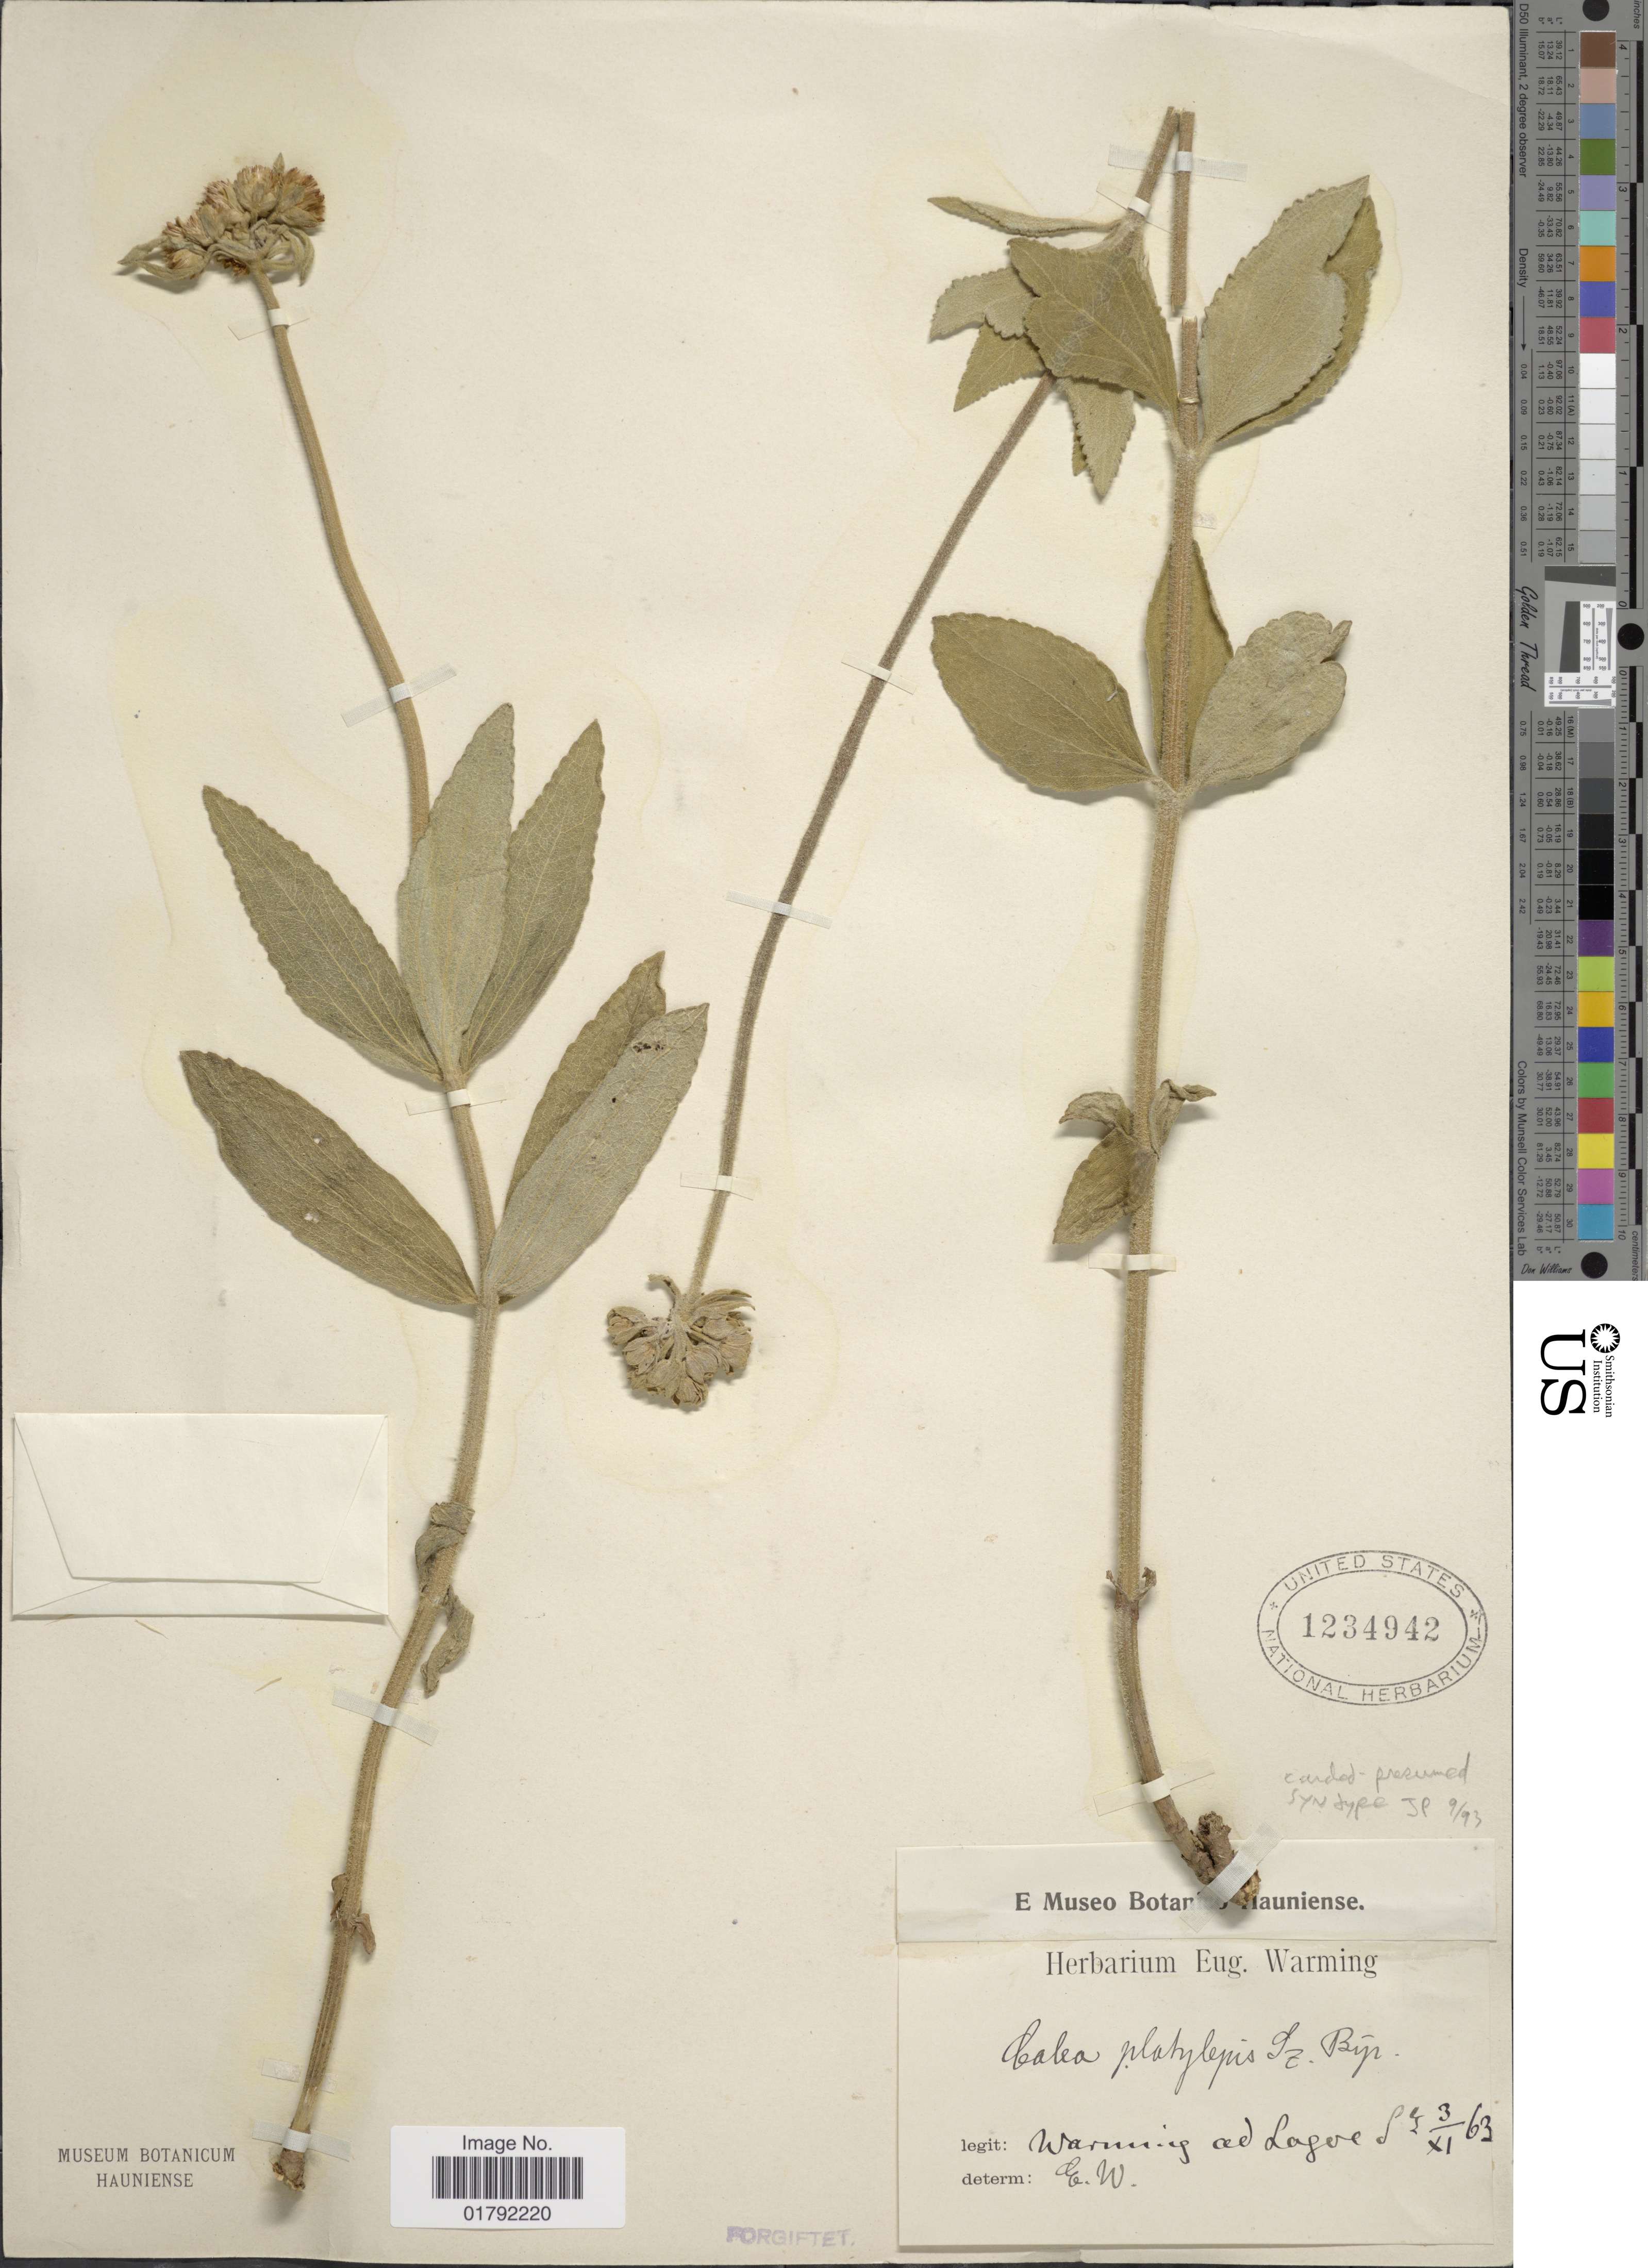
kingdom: Plantae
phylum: Tracheophyta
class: Magnoliopsida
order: Asterales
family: Asteraceae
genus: Calea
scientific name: Calea mediterranea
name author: (Vell.) Pruski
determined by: Bueno, Vinicius Resende, (ICN), Universidade Federal do Rio Grande do Sul (BRAZIL)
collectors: E. Warming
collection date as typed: Transcribed d/m/y: 3/11/63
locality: Ad Lagoe S. [interpreted]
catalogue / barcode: US 1234942